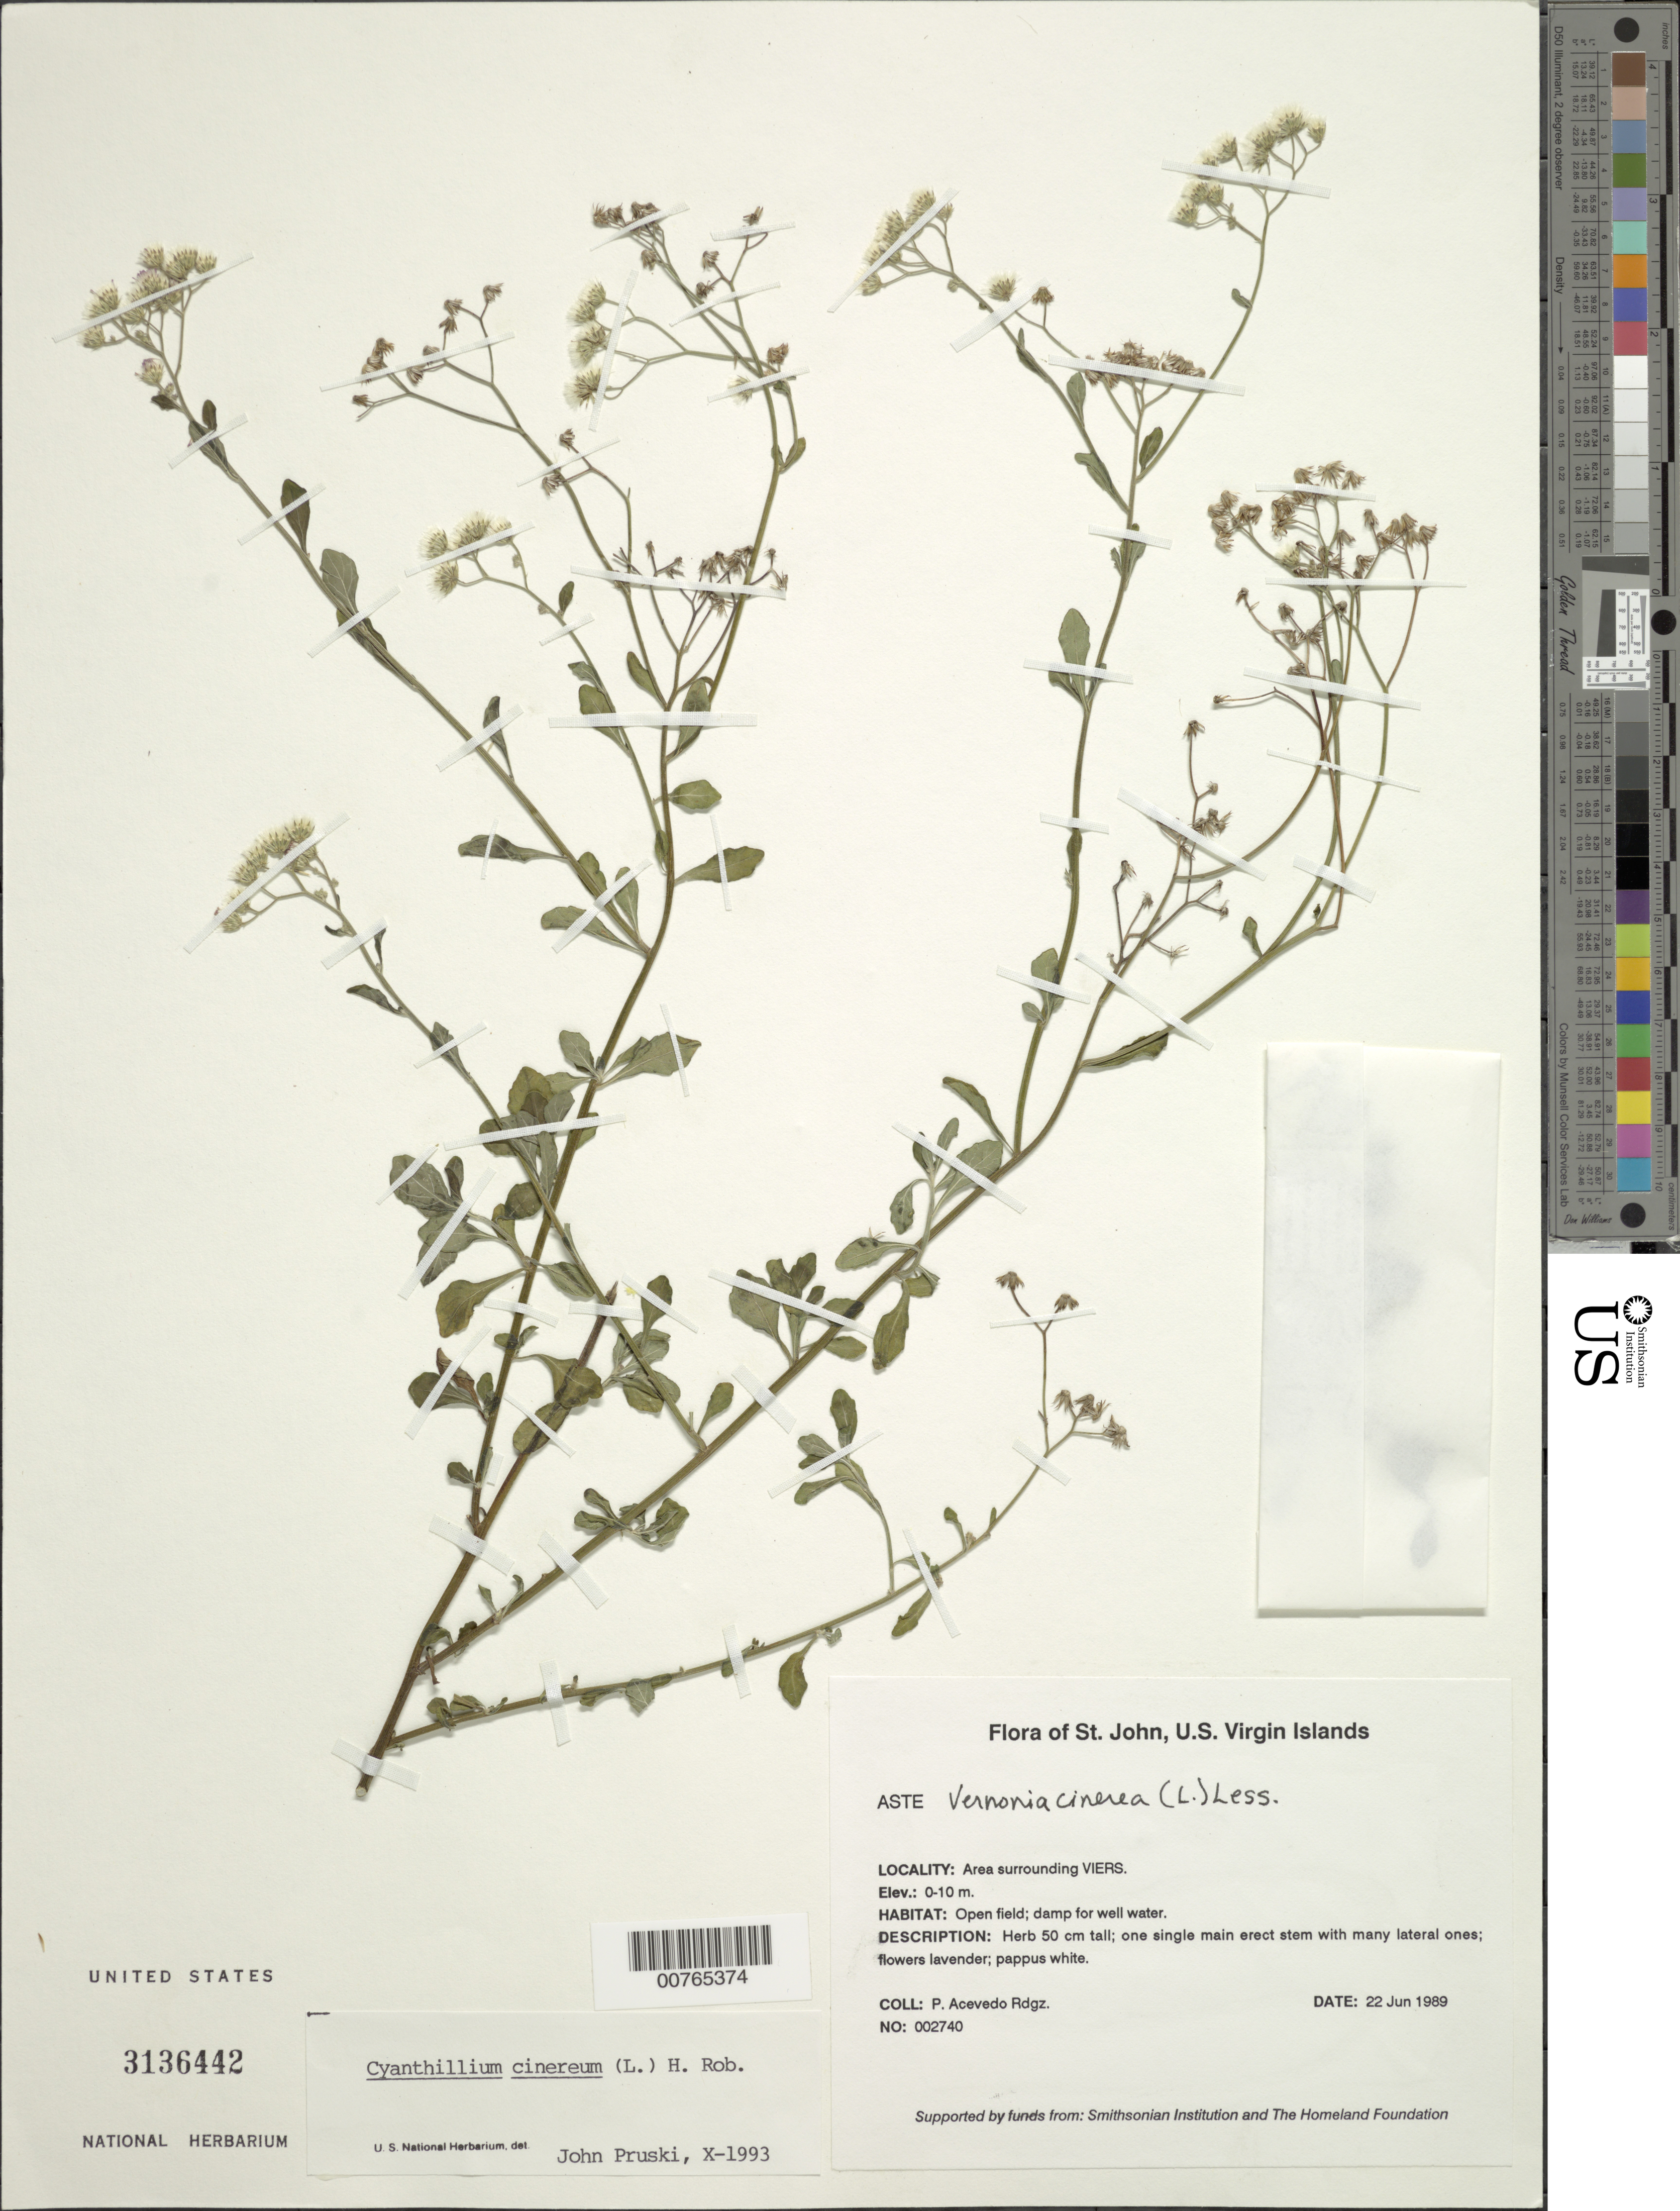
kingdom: Plantae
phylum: Tracheophyta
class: Magnoliopsida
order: Asterales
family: Asteraceae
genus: Cyanthillium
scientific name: Cyanthillium cinereum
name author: (L.) H. Rob.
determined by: Pruski, J. F.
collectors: P. Acevedo-Rodr.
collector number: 2740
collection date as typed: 22 Jun 1989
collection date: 1989-06-22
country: U.S. Virgin Islands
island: St. John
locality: Reef Bay Quarter, area surrounding VIERS.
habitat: Open field; damp for well water.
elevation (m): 0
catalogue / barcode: US 3136442